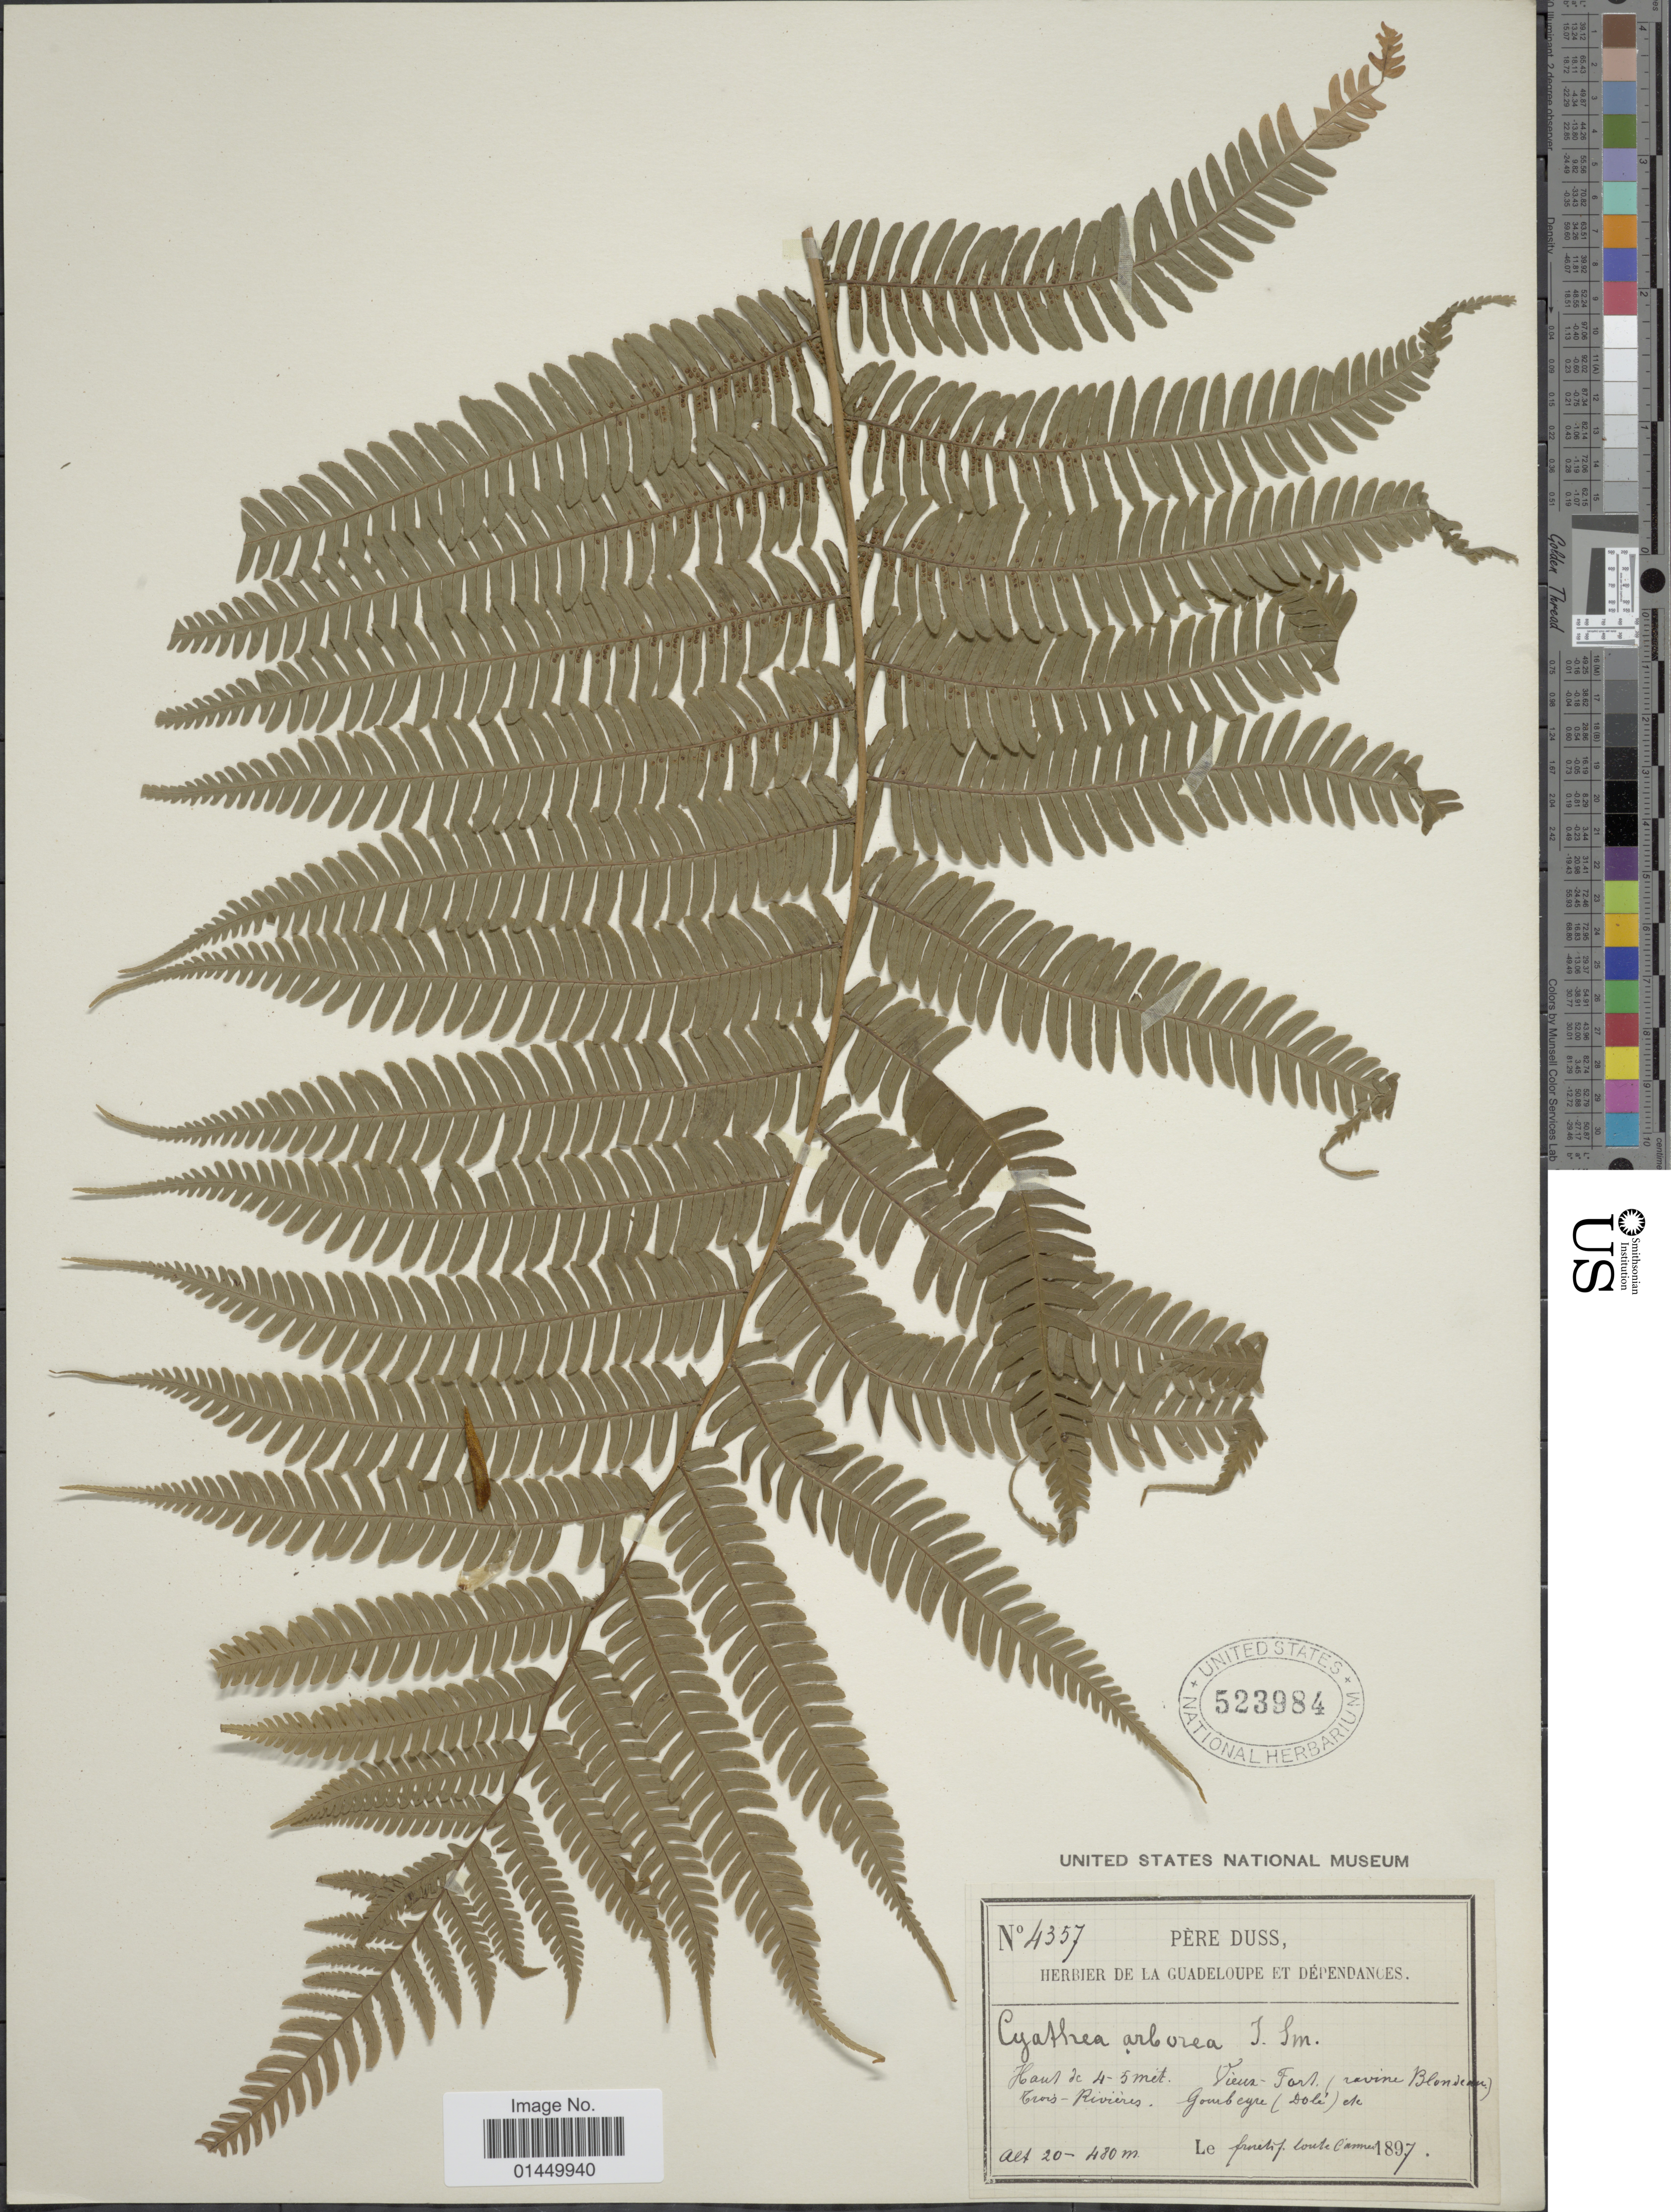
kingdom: Plantae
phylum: Tracheophyta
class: Polypodiopsida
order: Cyatheales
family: Cyatheaceae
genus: Cyathea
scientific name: Cyathea arborea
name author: (L.) Sm.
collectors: Père Duss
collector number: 4357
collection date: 1897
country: Guadeloupe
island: Leeward Is.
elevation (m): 20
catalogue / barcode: US 523984